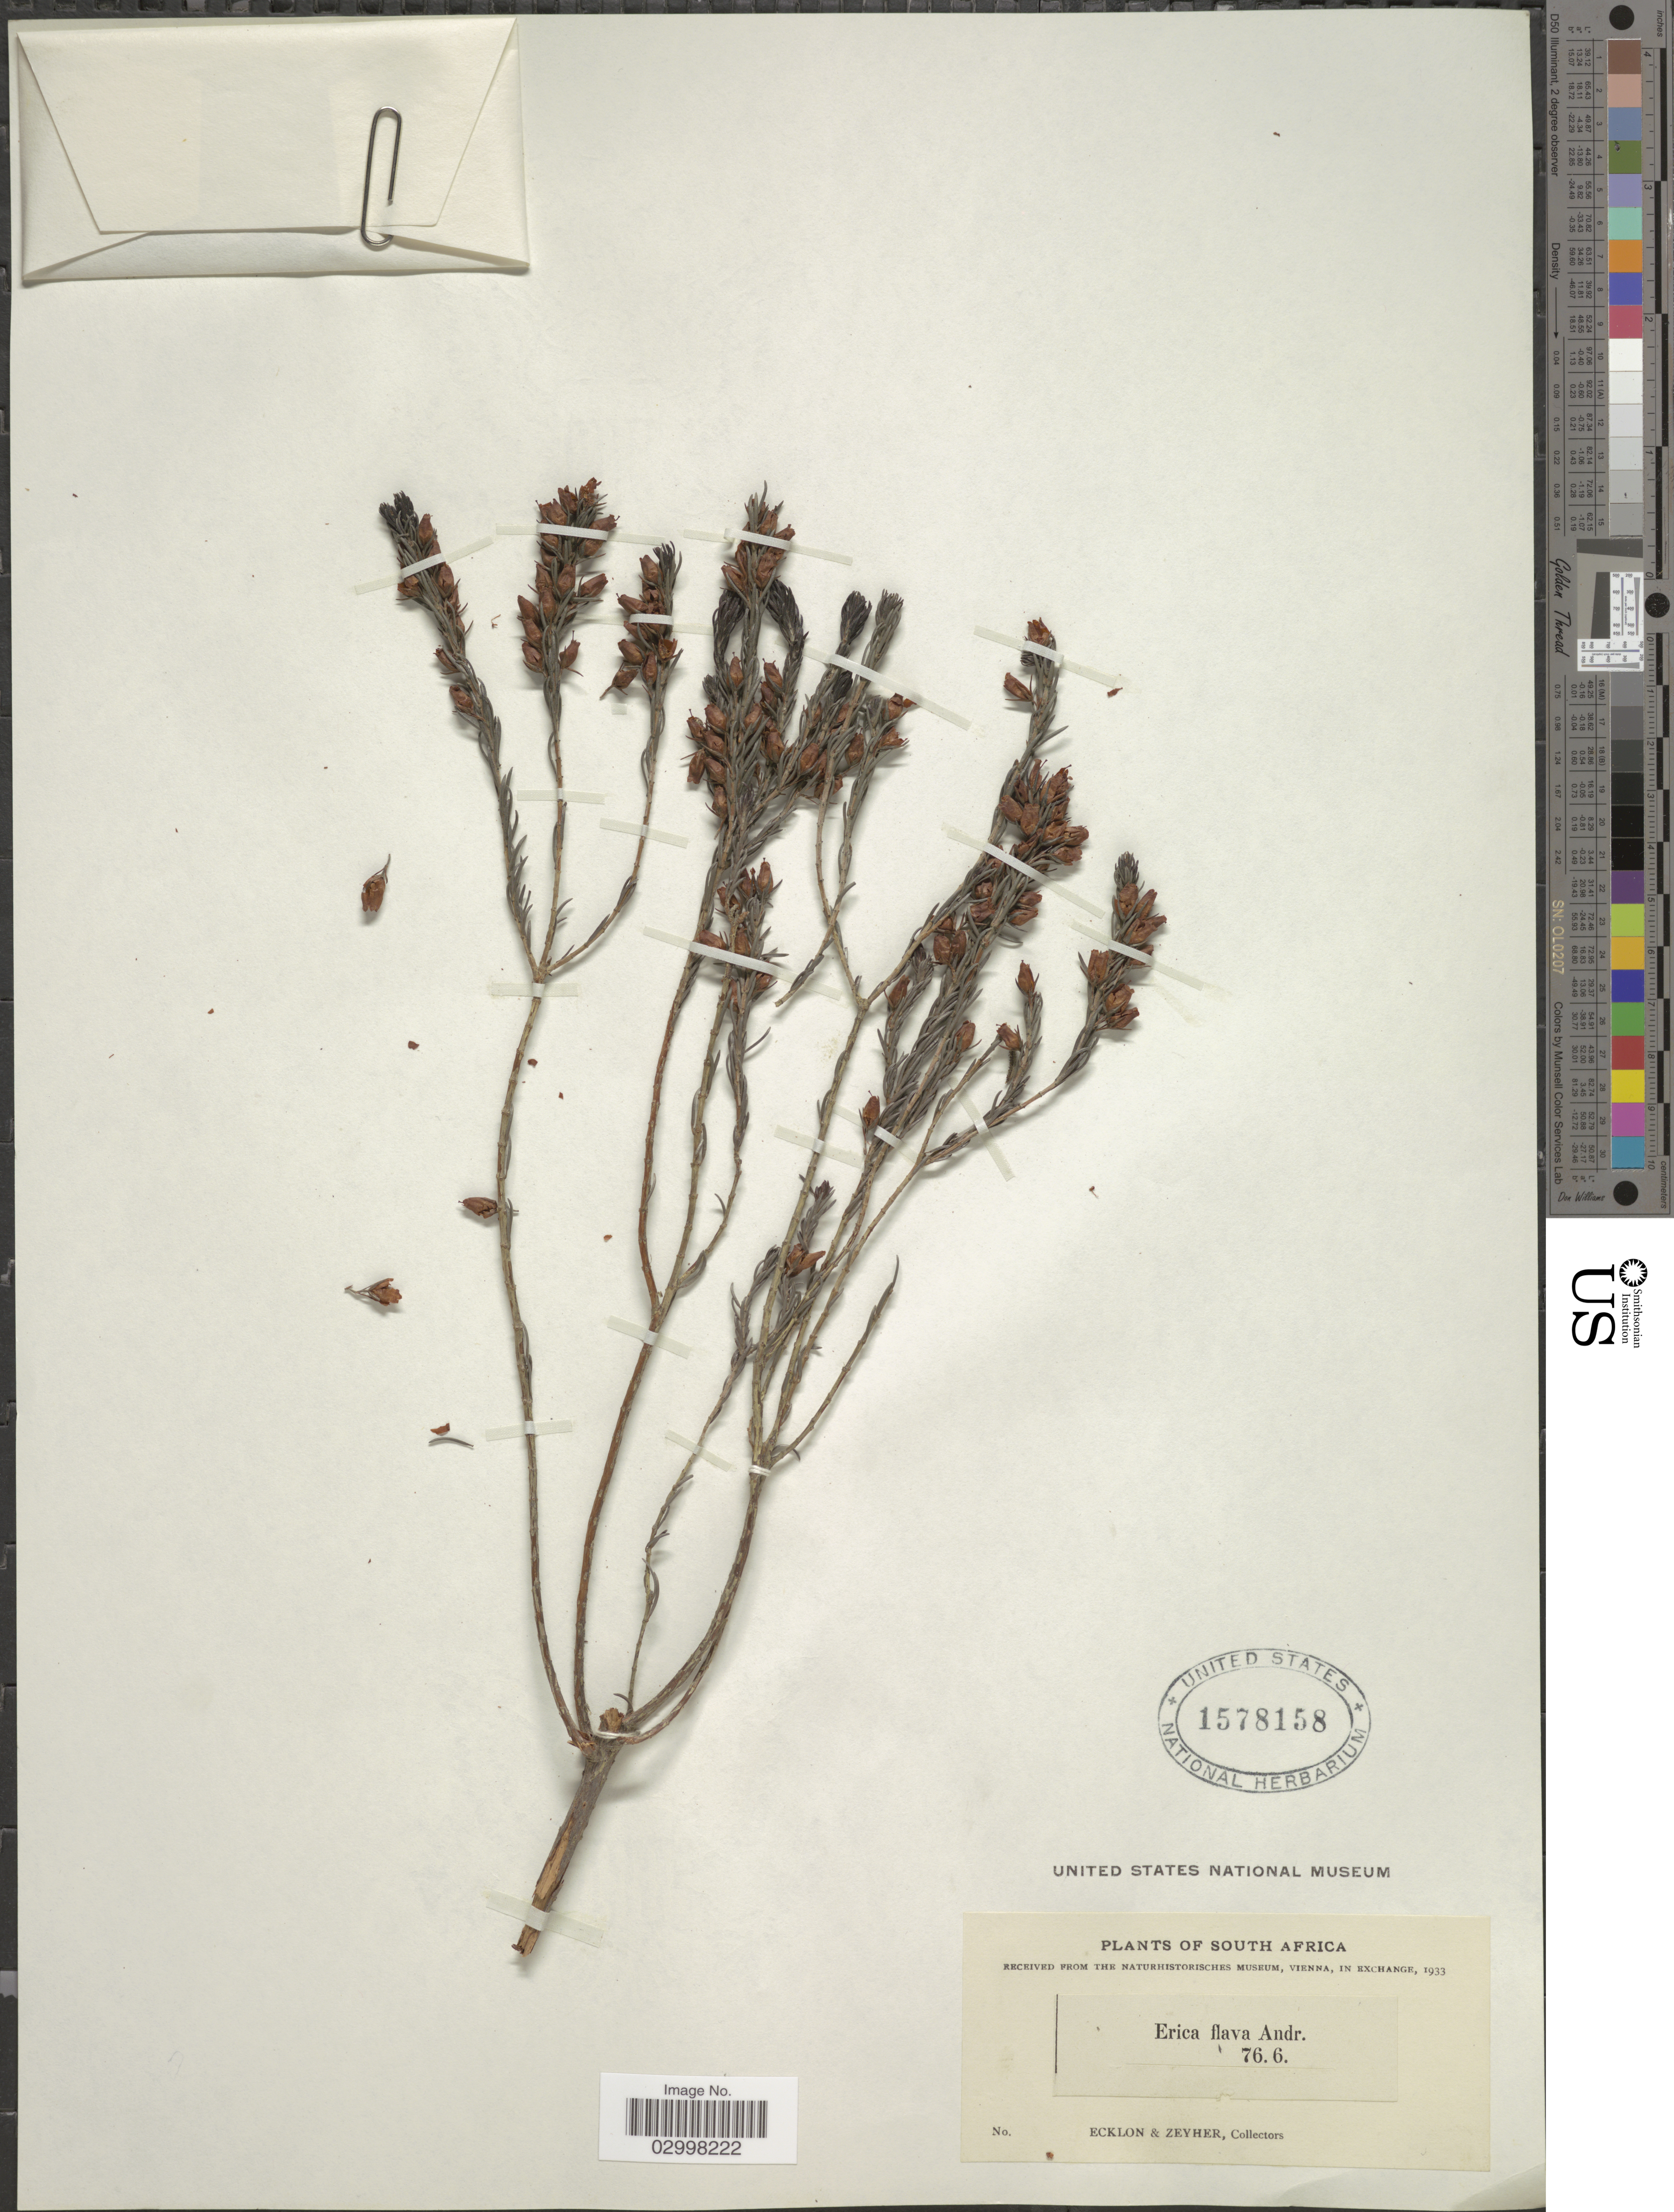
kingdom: Plantae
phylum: Tracheophyta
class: Magnoliopsida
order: Ericales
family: Ericaceae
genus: Erica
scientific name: Erica flava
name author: Andrews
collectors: -. Ecklon & -. Zeyher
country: South Africa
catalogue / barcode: US 1578158